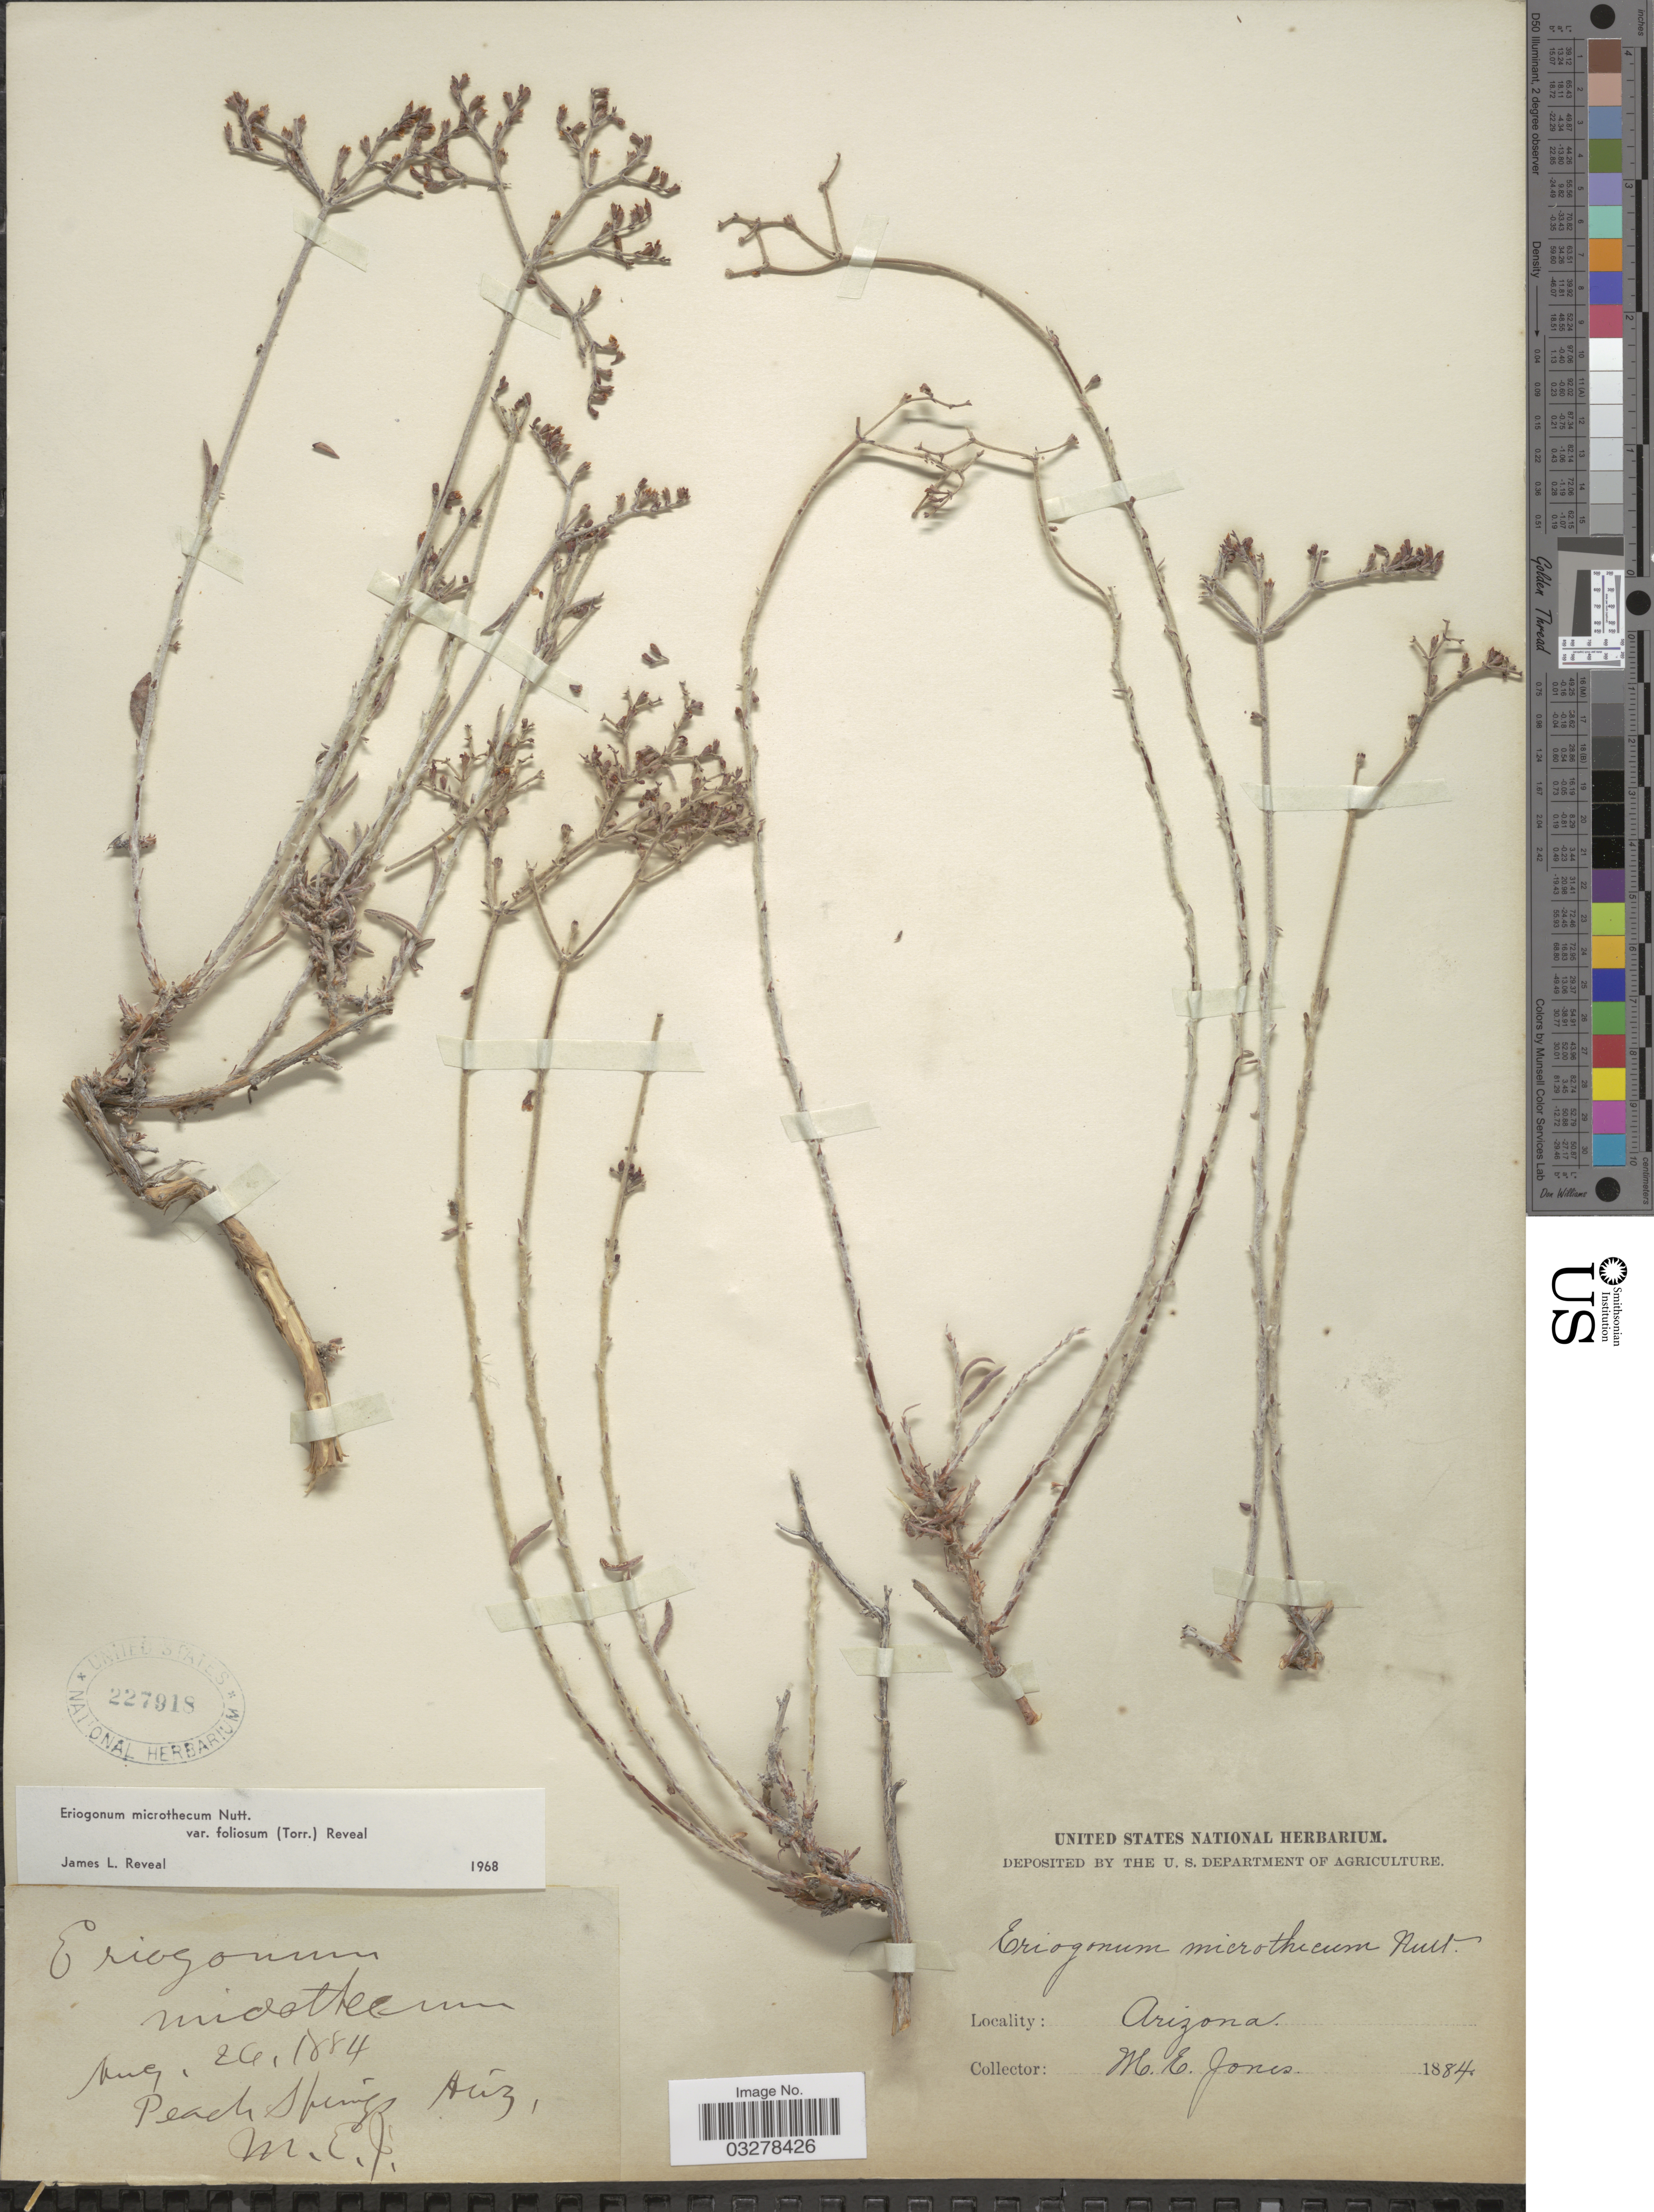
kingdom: Plantae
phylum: Tracheophyta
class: Magnoliopsida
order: Caryophyllales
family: Polygonaceae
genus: Eriogonum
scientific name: Eriogonum microtheca var. foliosum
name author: (Torr. & A. Gray) Reveal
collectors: M. E. Jones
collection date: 1884-05-26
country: United States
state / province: Arizona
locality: Peach Springs.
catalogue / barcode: US 227918